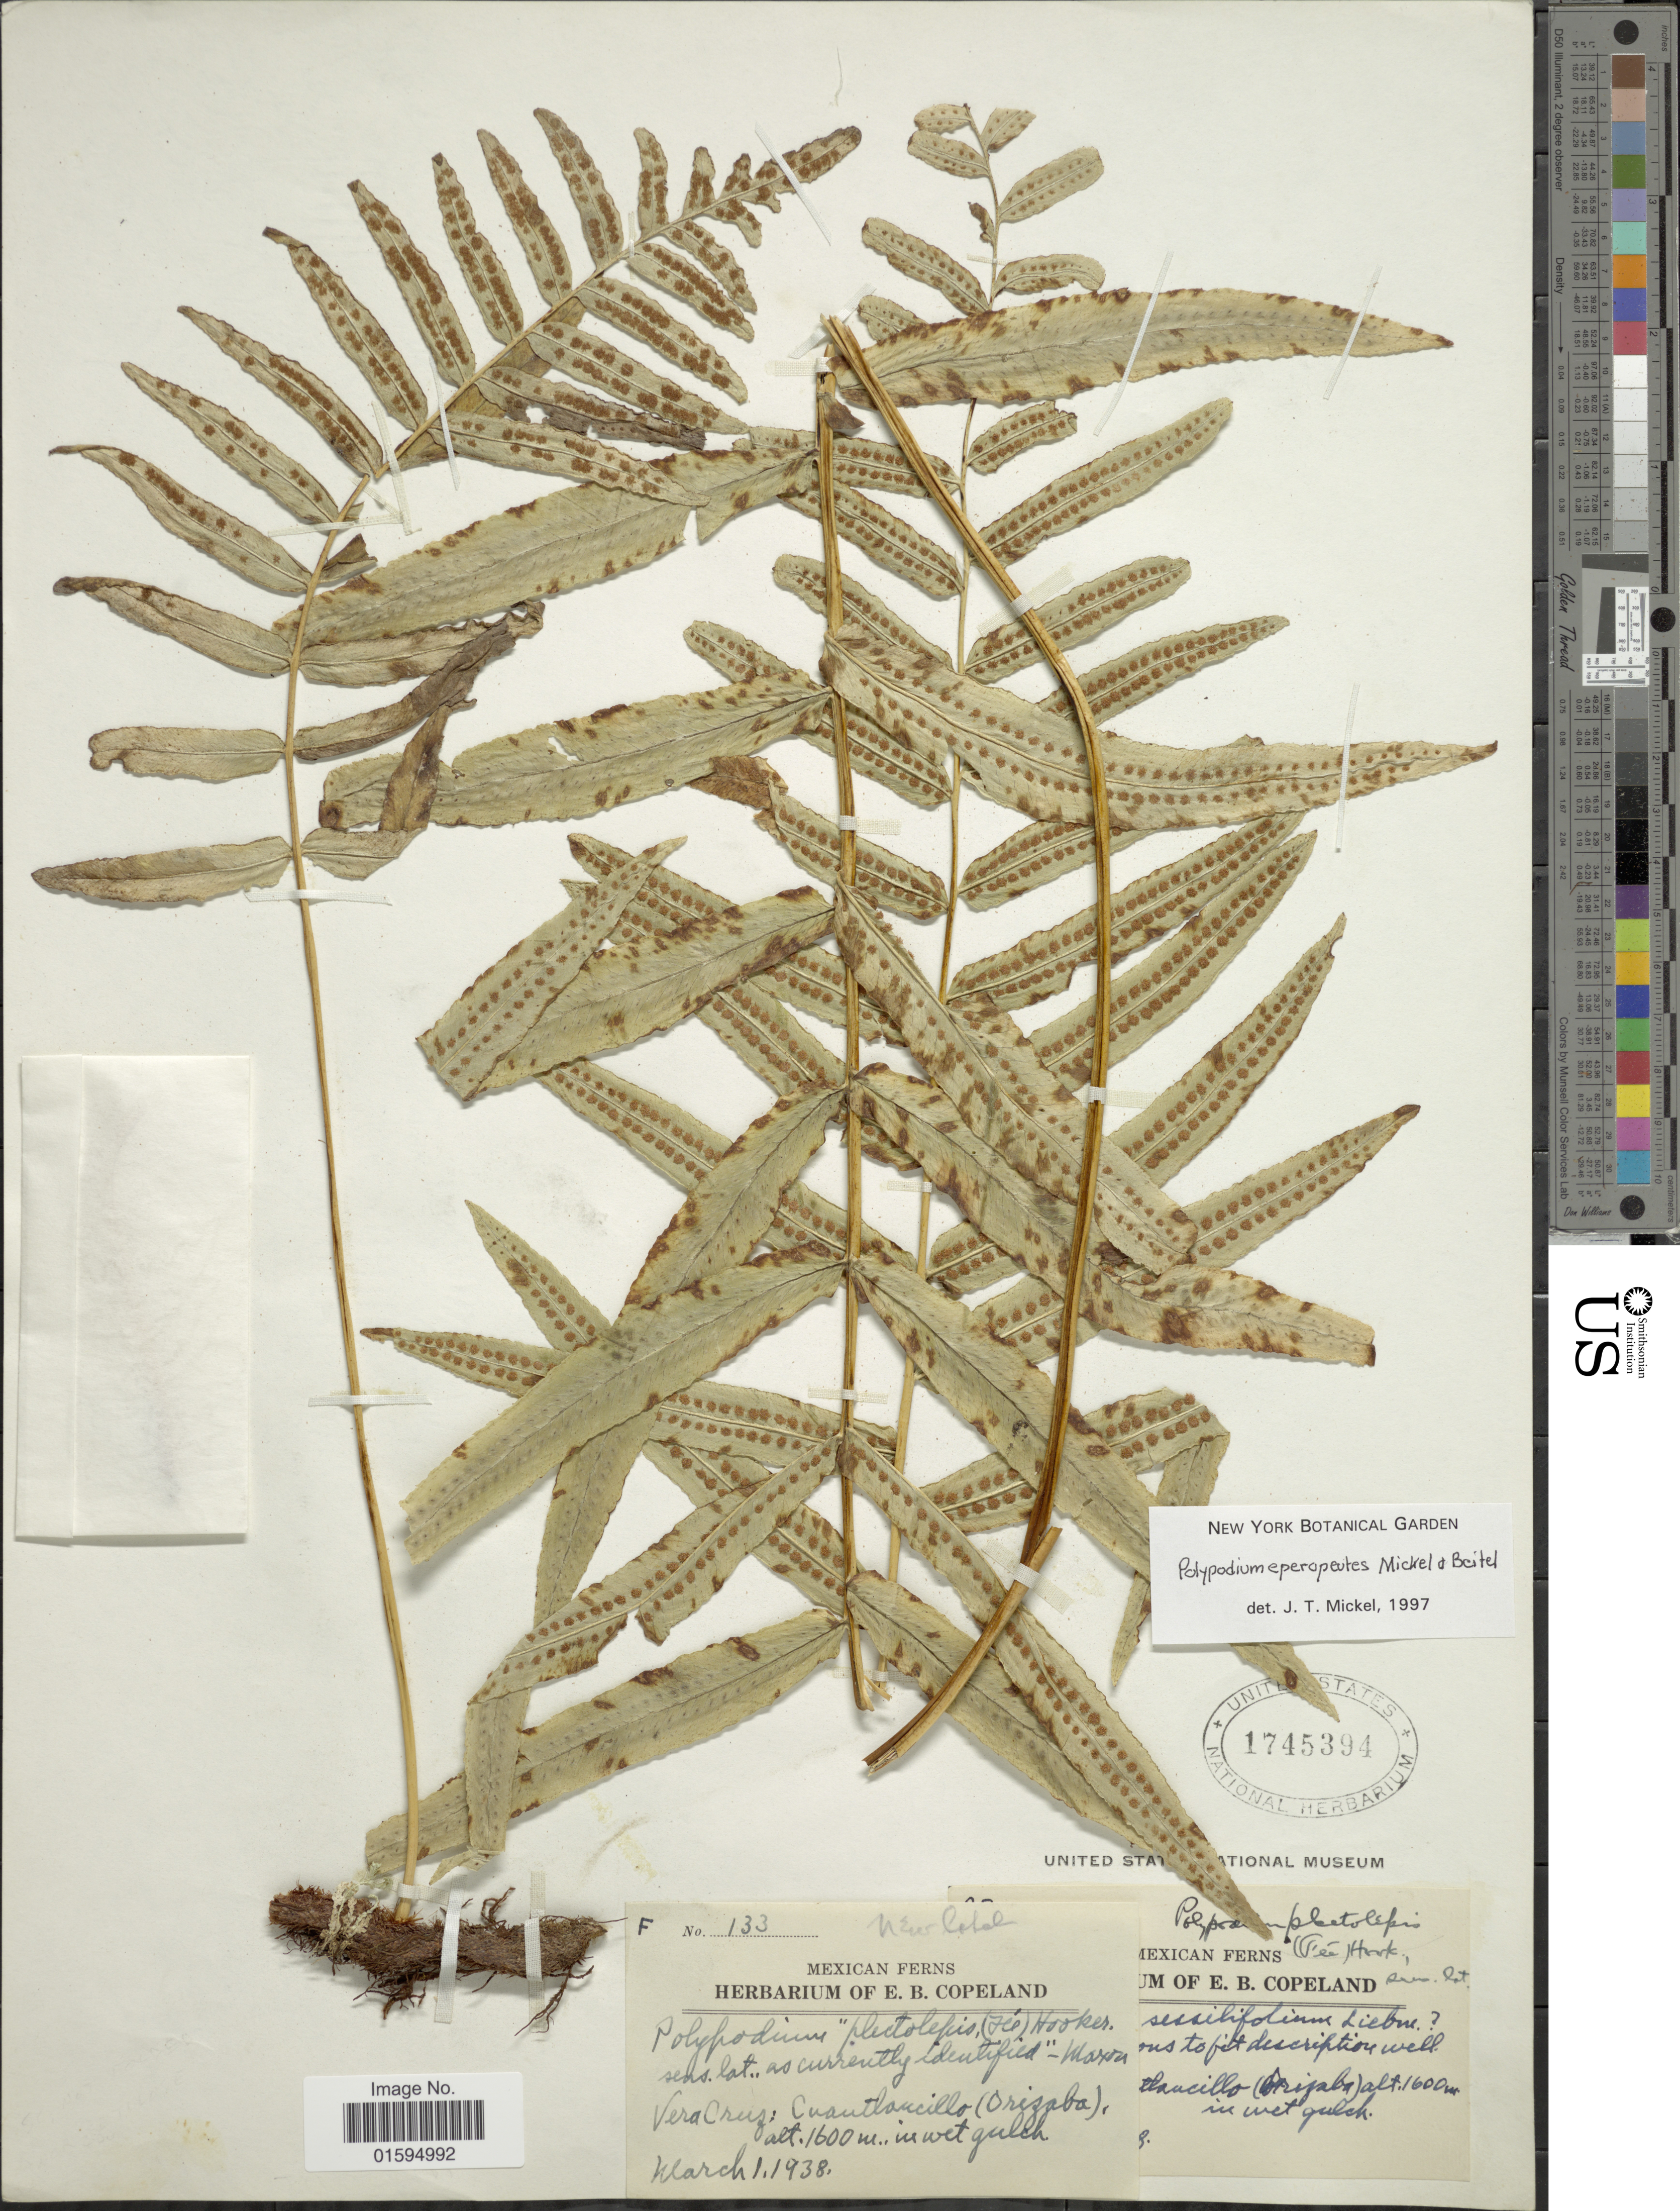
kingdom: Plantae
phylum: Tracheophyta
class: Polypodiopsida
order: Polypodiales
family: Polypodiaceae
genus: Polypodium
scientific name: Polypodium eperopeutes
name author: Mickel & Beitel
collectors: ex herb. E. B. Copeland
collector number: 133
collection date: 1938-03-01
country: Mexico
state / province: Veracruz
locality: Vara Cruz, Cuautlaucillo (Orizaba).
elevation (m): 1600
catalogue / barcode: US 1745394